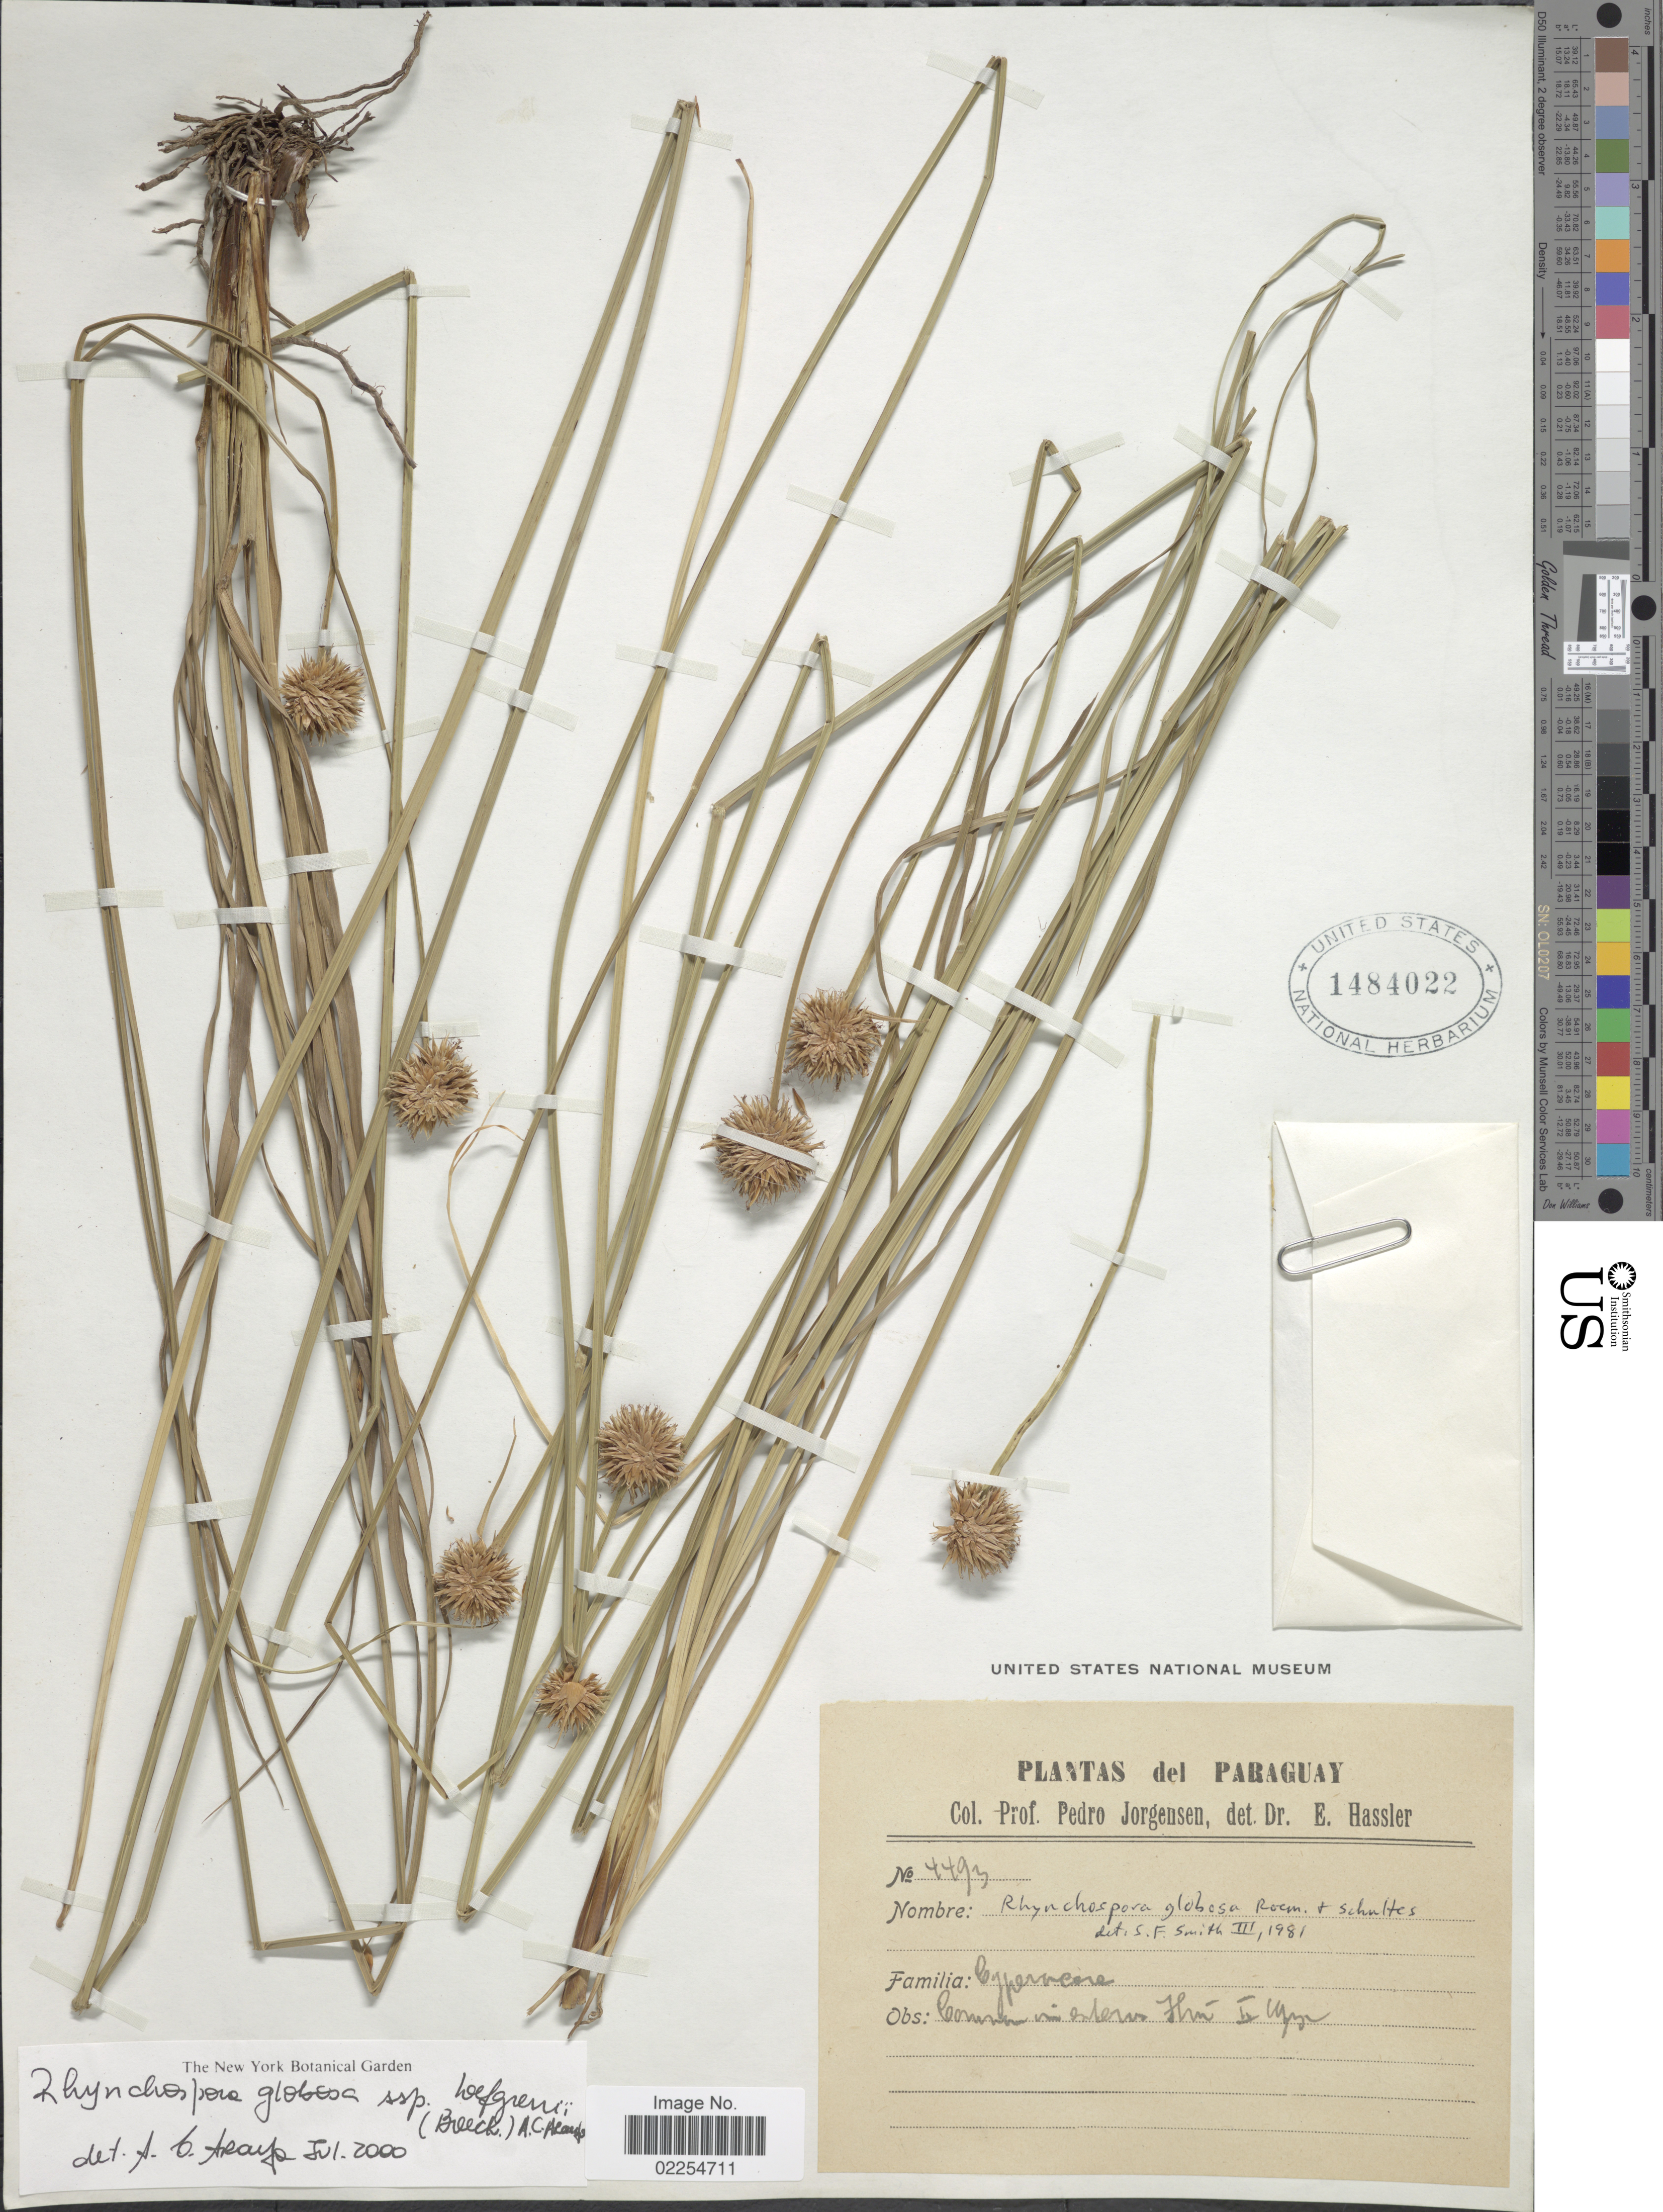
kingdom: Plantae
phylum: Tracheophyta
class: Liliopsida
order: Poales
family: Cyperaceae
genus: Rhynchospora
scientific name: Rhynchospora globosa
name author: (Kunth) Roem. & Schult.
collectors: P. Jörgensen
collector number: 4493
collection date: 1932-02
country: Paraguay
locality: Yhú.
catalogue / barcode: US 1484022